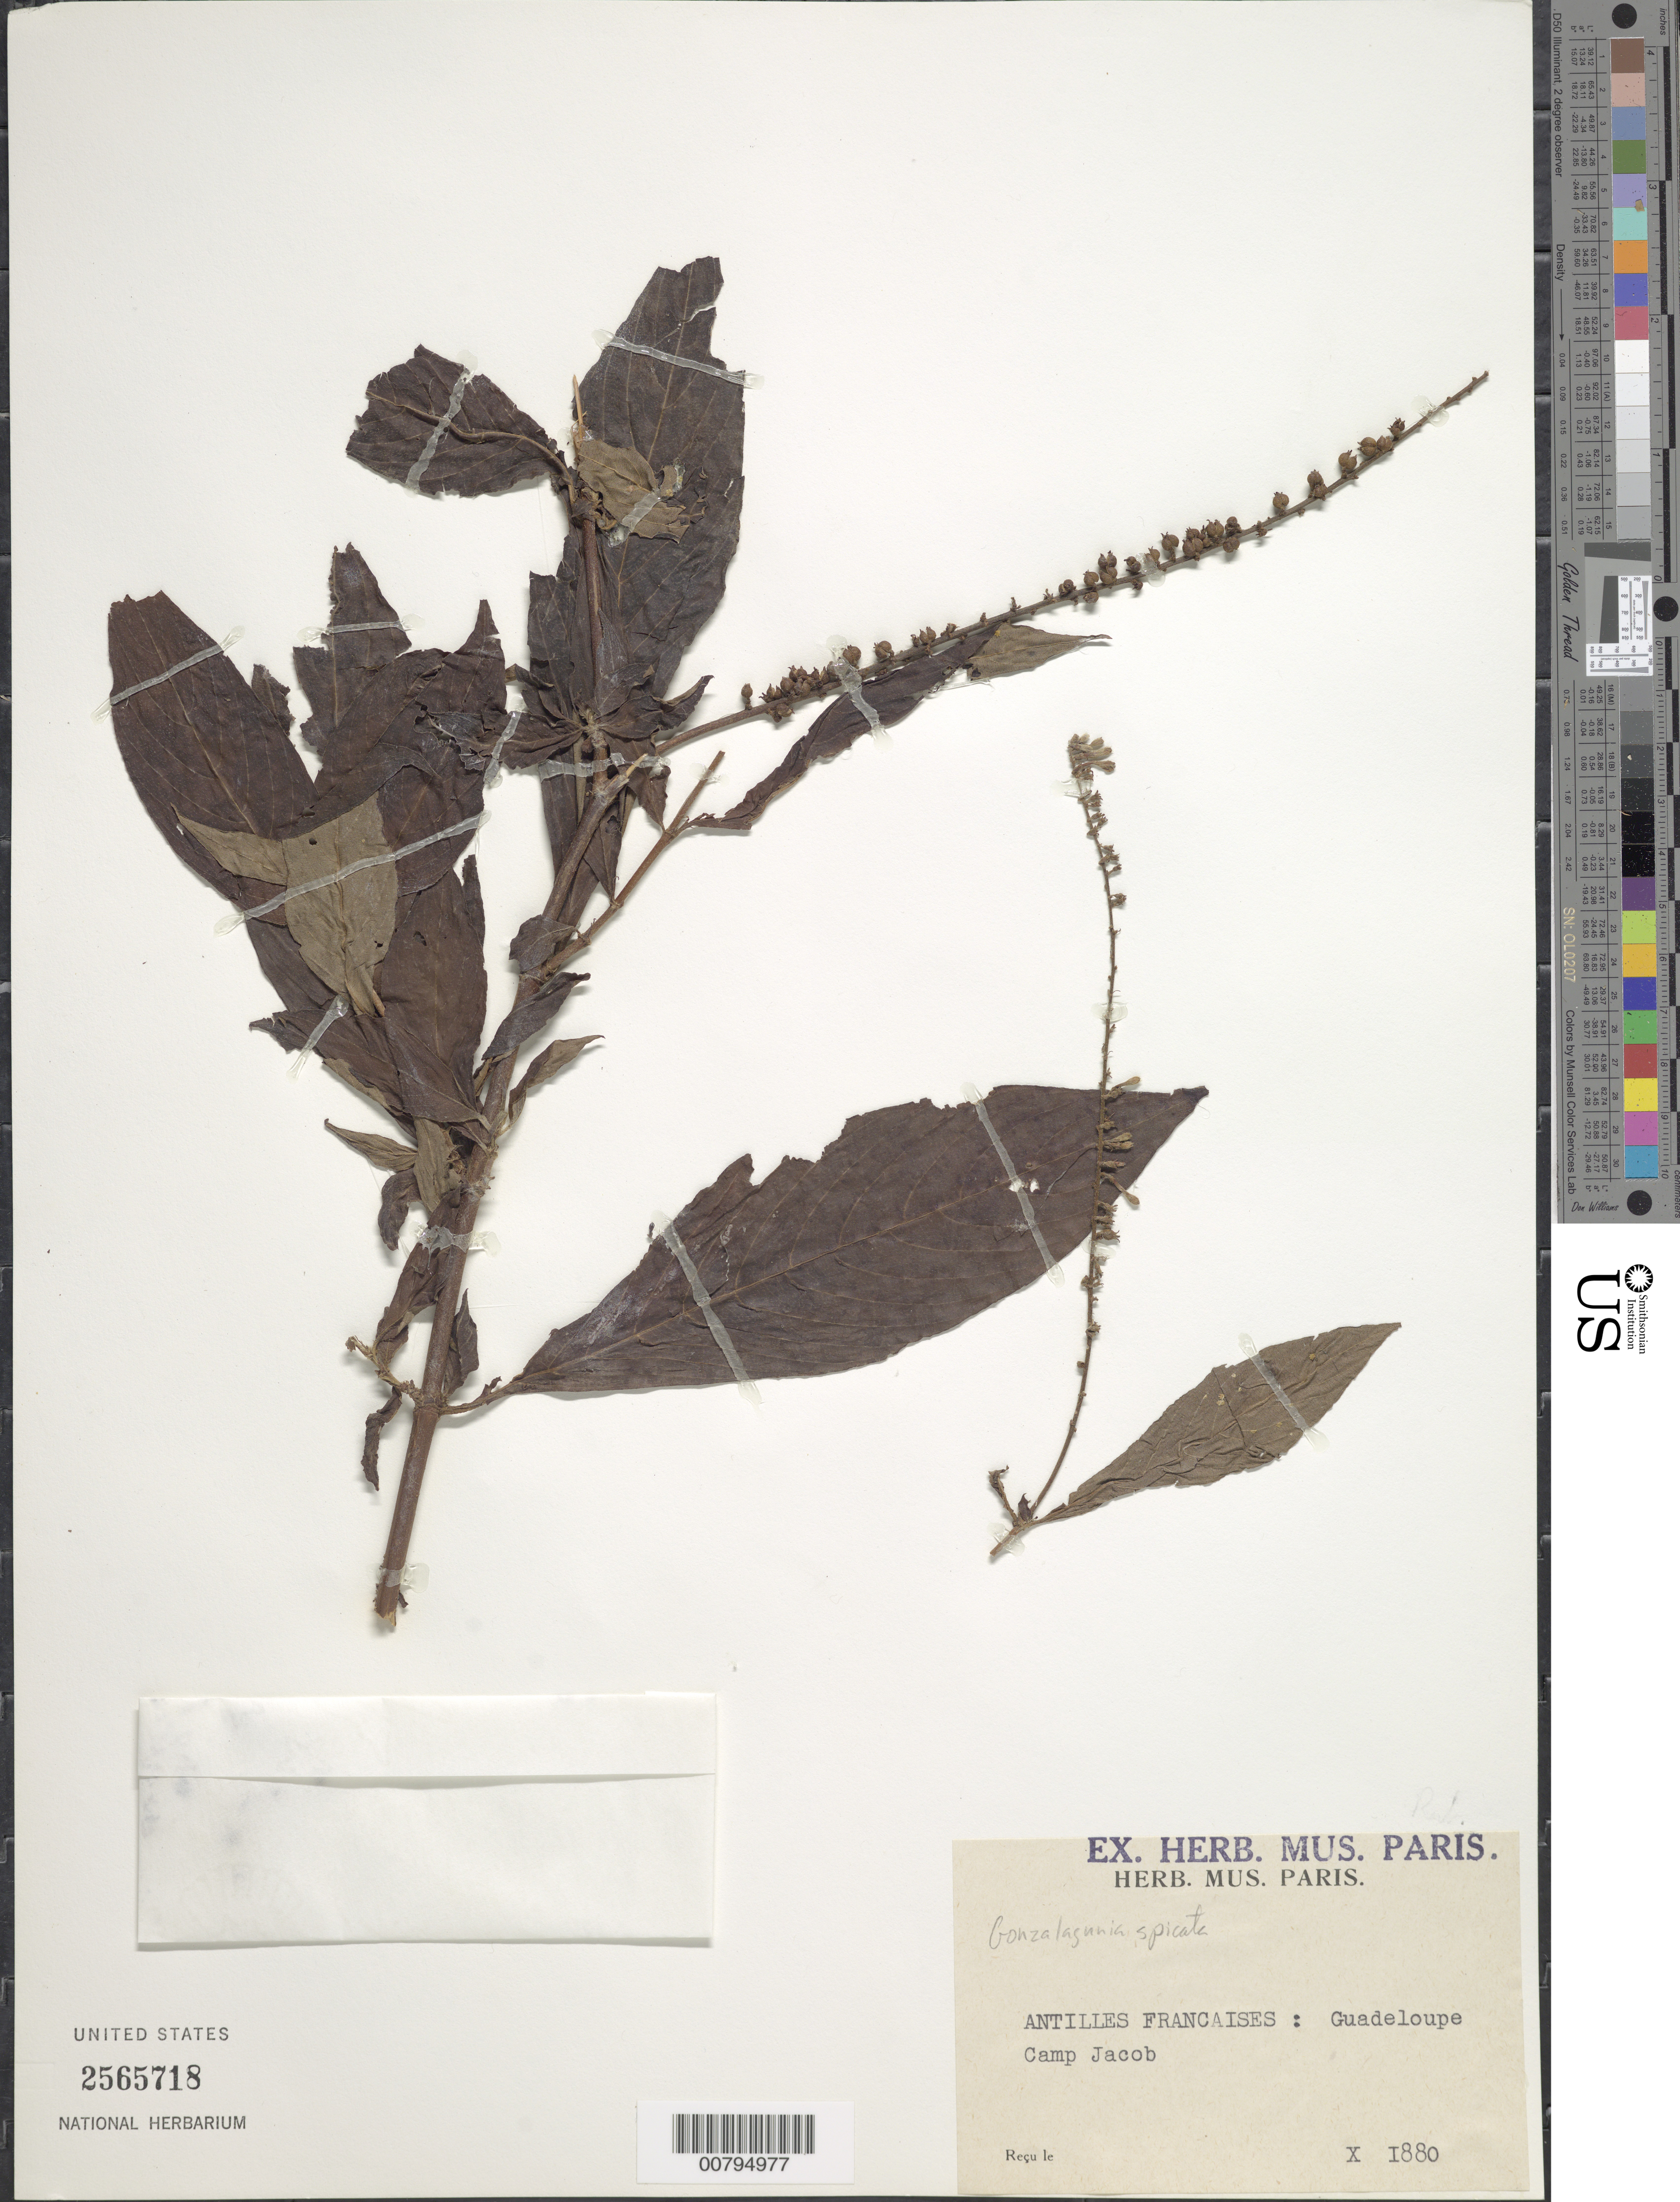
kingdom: Plantae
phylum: Tracheophyta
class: Magnoliopsida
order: Gentianales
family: Rubiaceae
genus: Gonzalagunia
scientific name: Gonzalagunia hirsuta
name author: Schum.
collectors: Herb. Mus. Paris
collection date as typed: Oct 1880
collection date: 1880-10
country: Guadeloupe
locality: Camp Jacob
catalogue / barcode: US 2565718